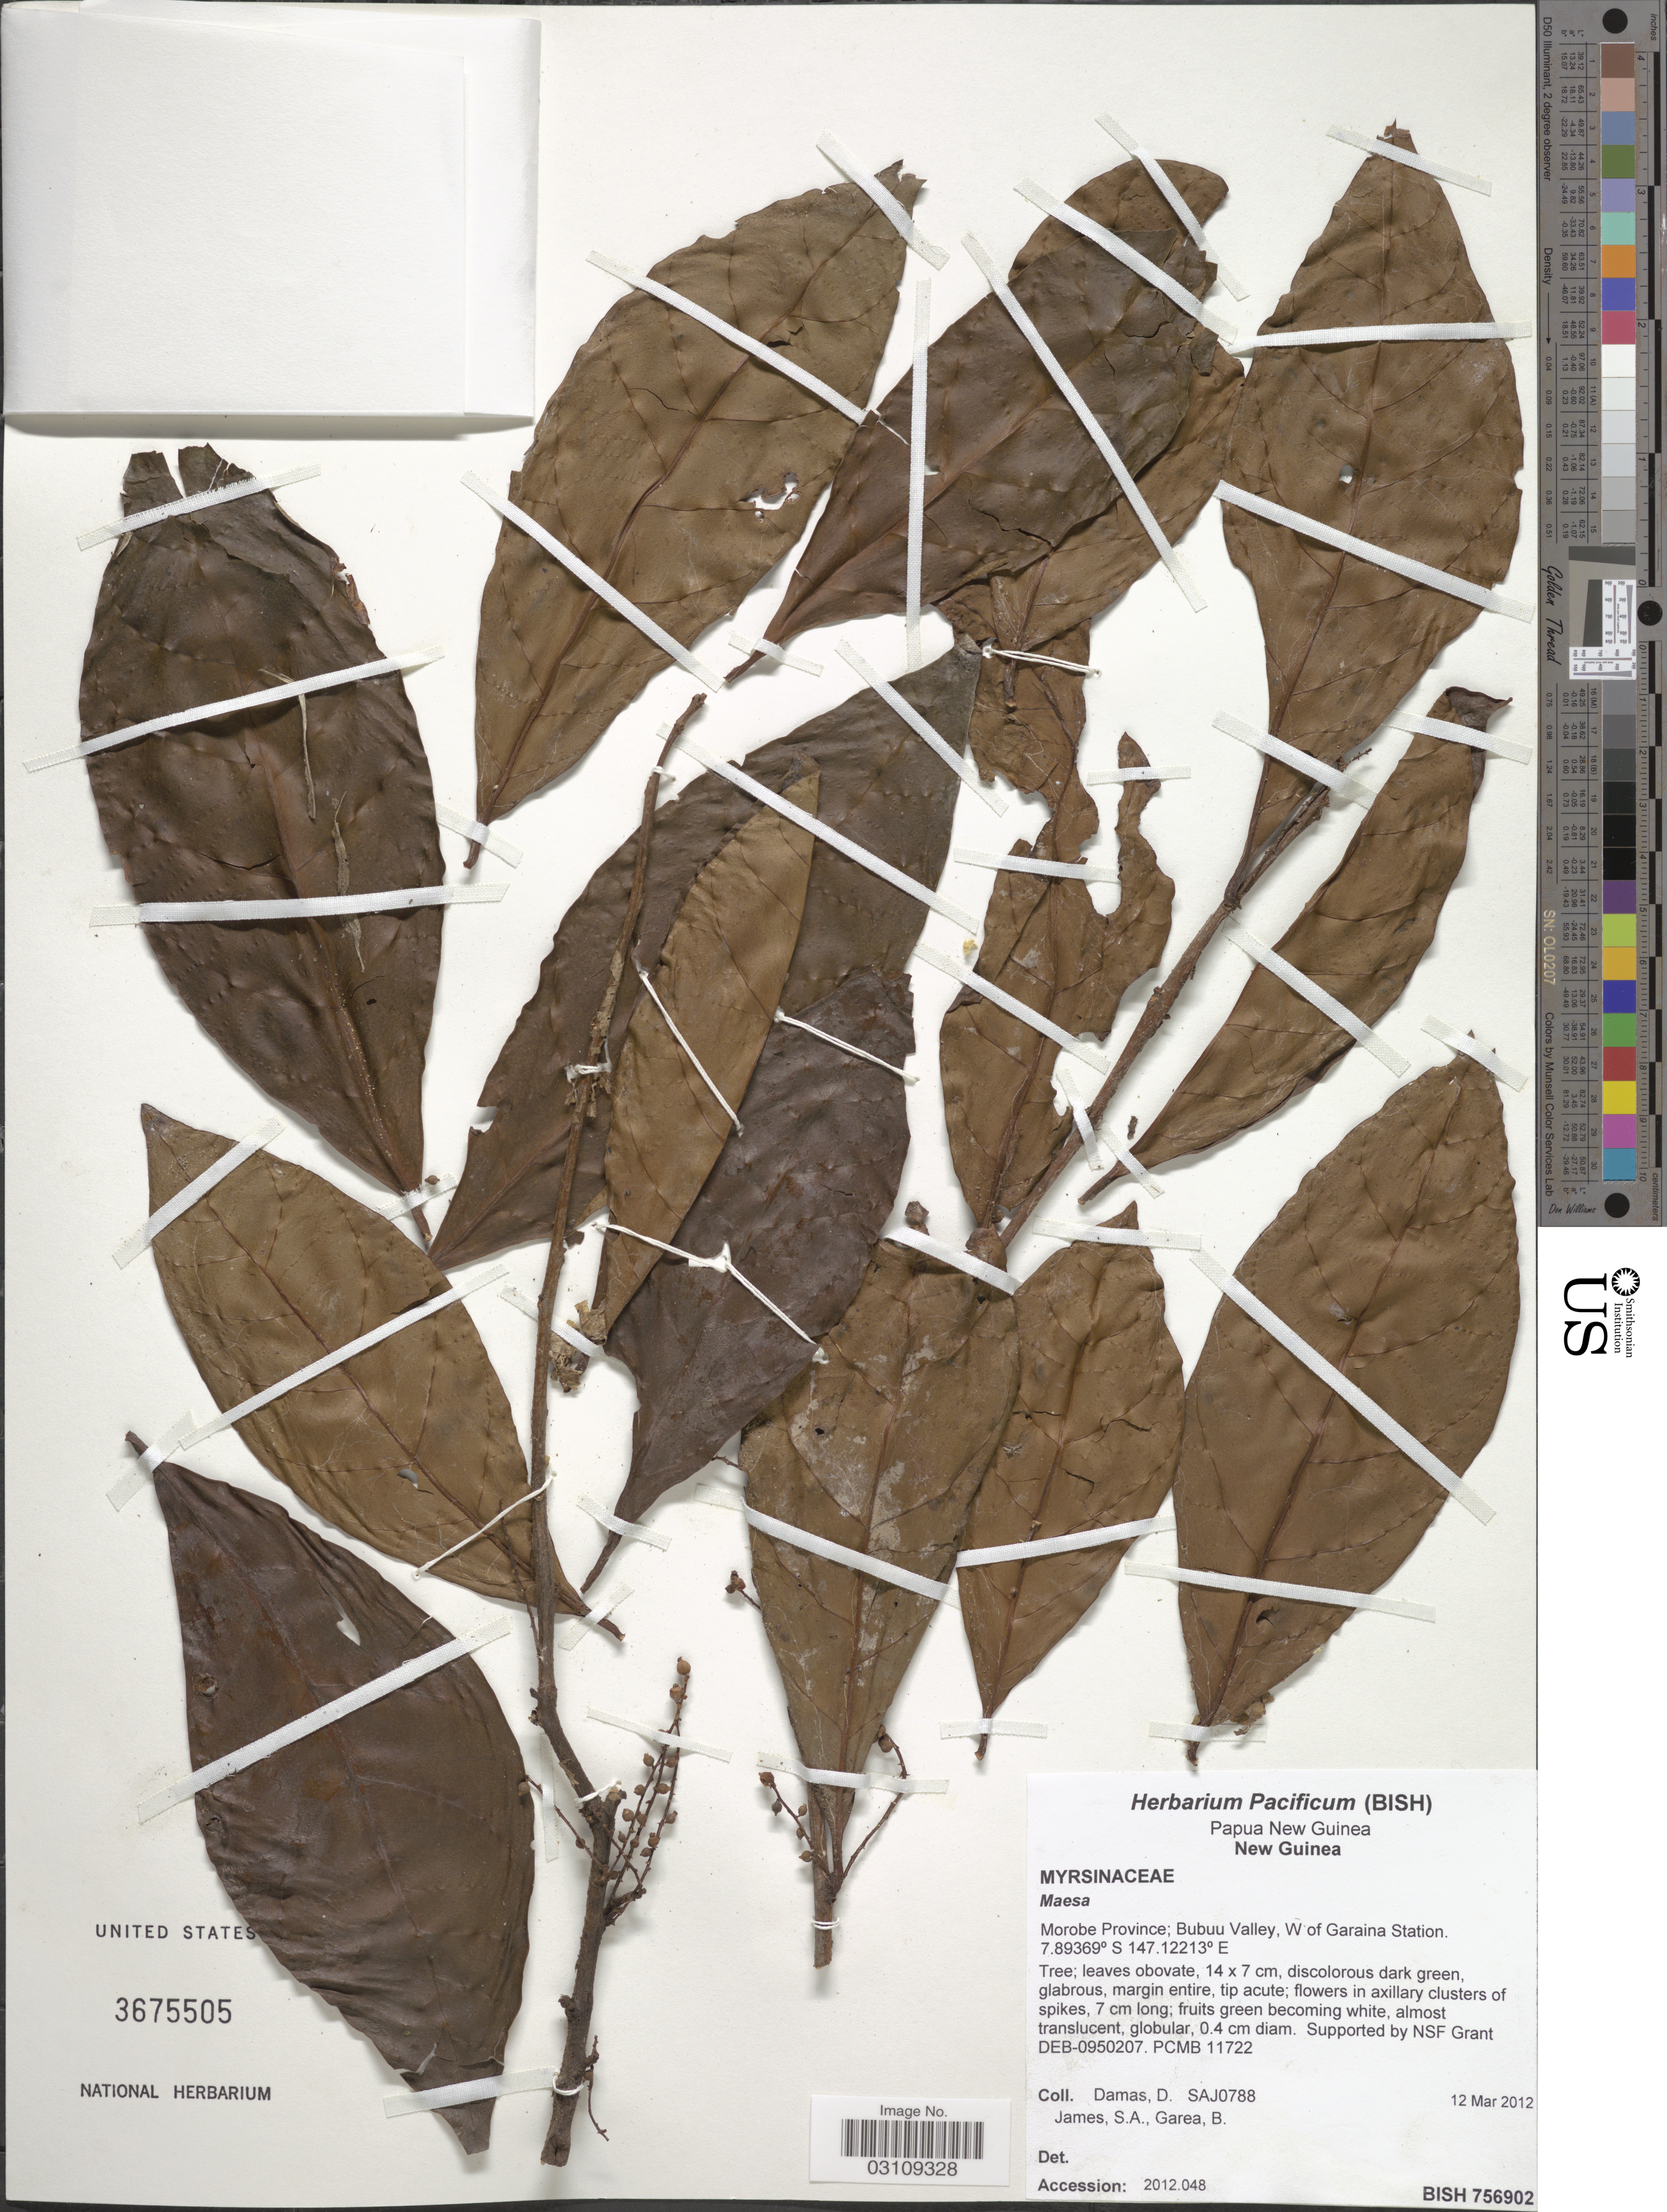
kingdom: Plantae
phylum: Tracheophyta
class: Magnoliopsida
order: Ericales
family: Primulaceae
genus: Maesa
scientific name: Maesa sp.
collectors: D. Damas, S. James & B. Garea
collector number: SAJ 0788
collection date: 2012-03-12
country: Papua New Guinea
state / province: Morobe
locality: New Guinea. Bubuu Valley, W of Garaina Station.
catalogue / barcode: US 3675505